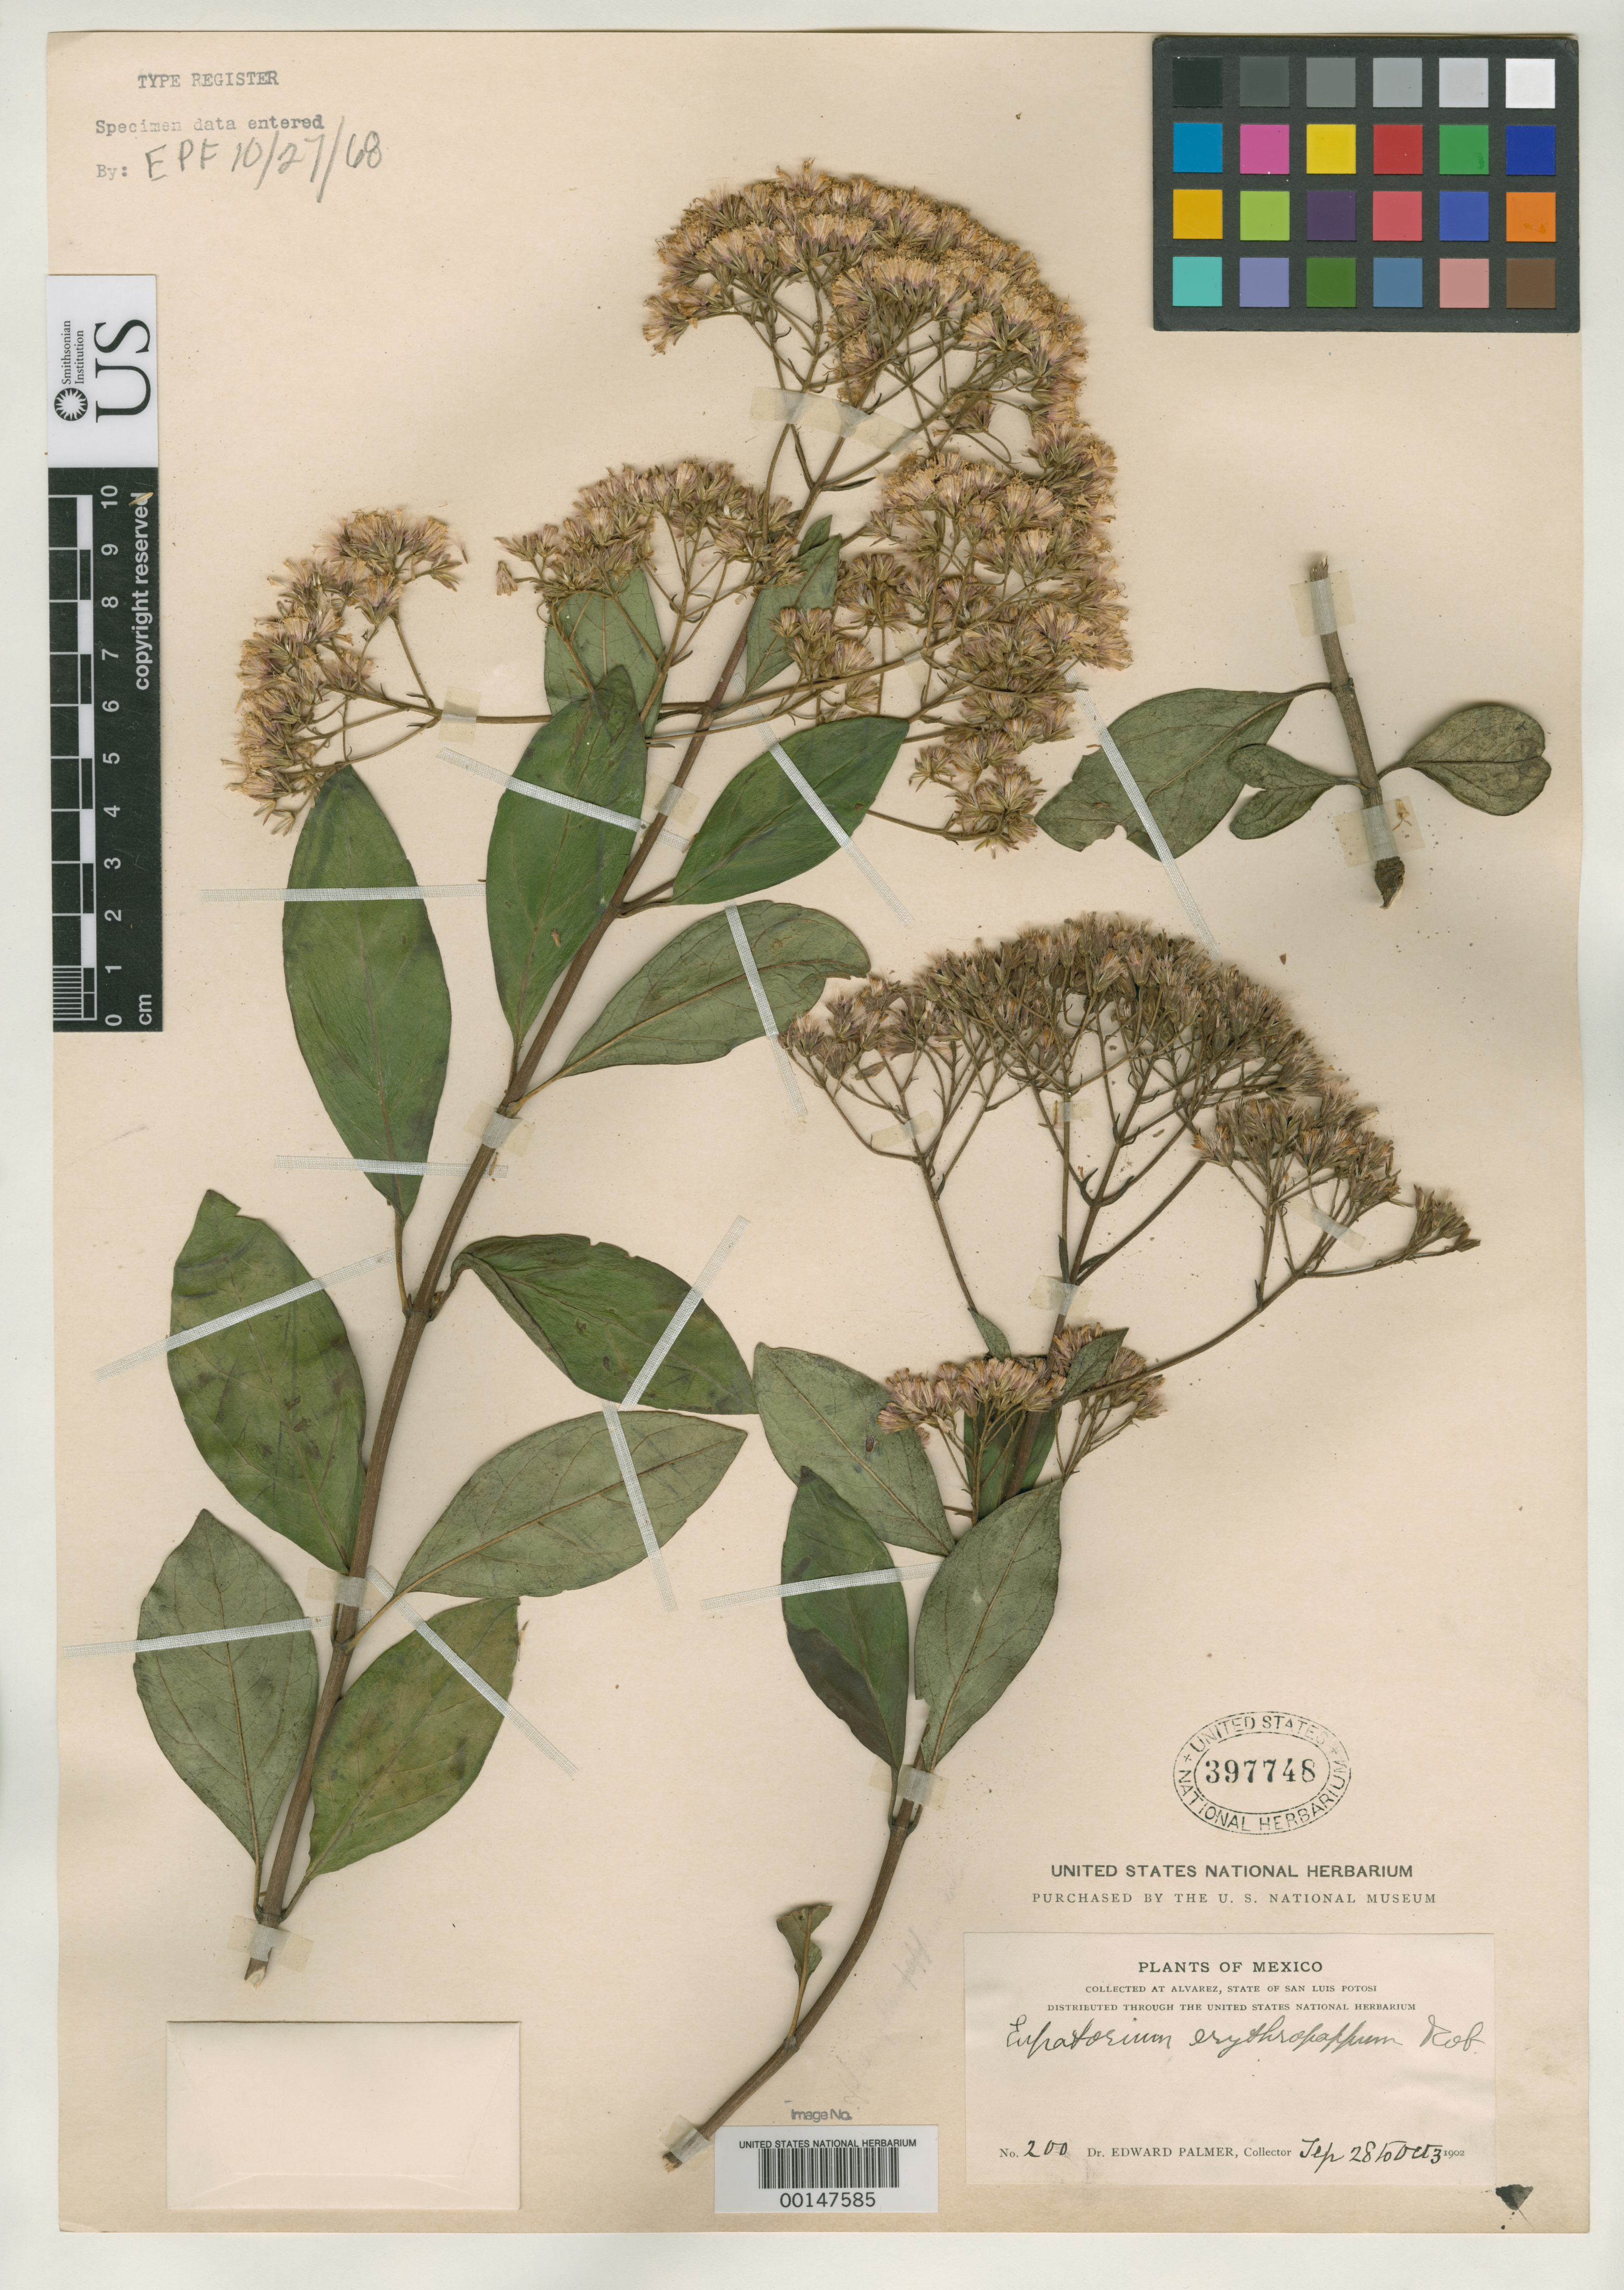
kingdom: Plantae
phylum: Tracheophyta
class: Magnoliopsida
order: Asterales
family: Asteraceae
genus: Eupatorium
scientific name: Eupatorium erythropappum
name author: B.L. Rob.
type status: Isotype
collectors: E. Palmer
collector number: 200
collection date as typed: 03 Oct 1902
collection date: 1902-10-03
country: Mexico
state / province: San Luis Potosi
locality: Alvares.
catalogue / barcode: US 397748